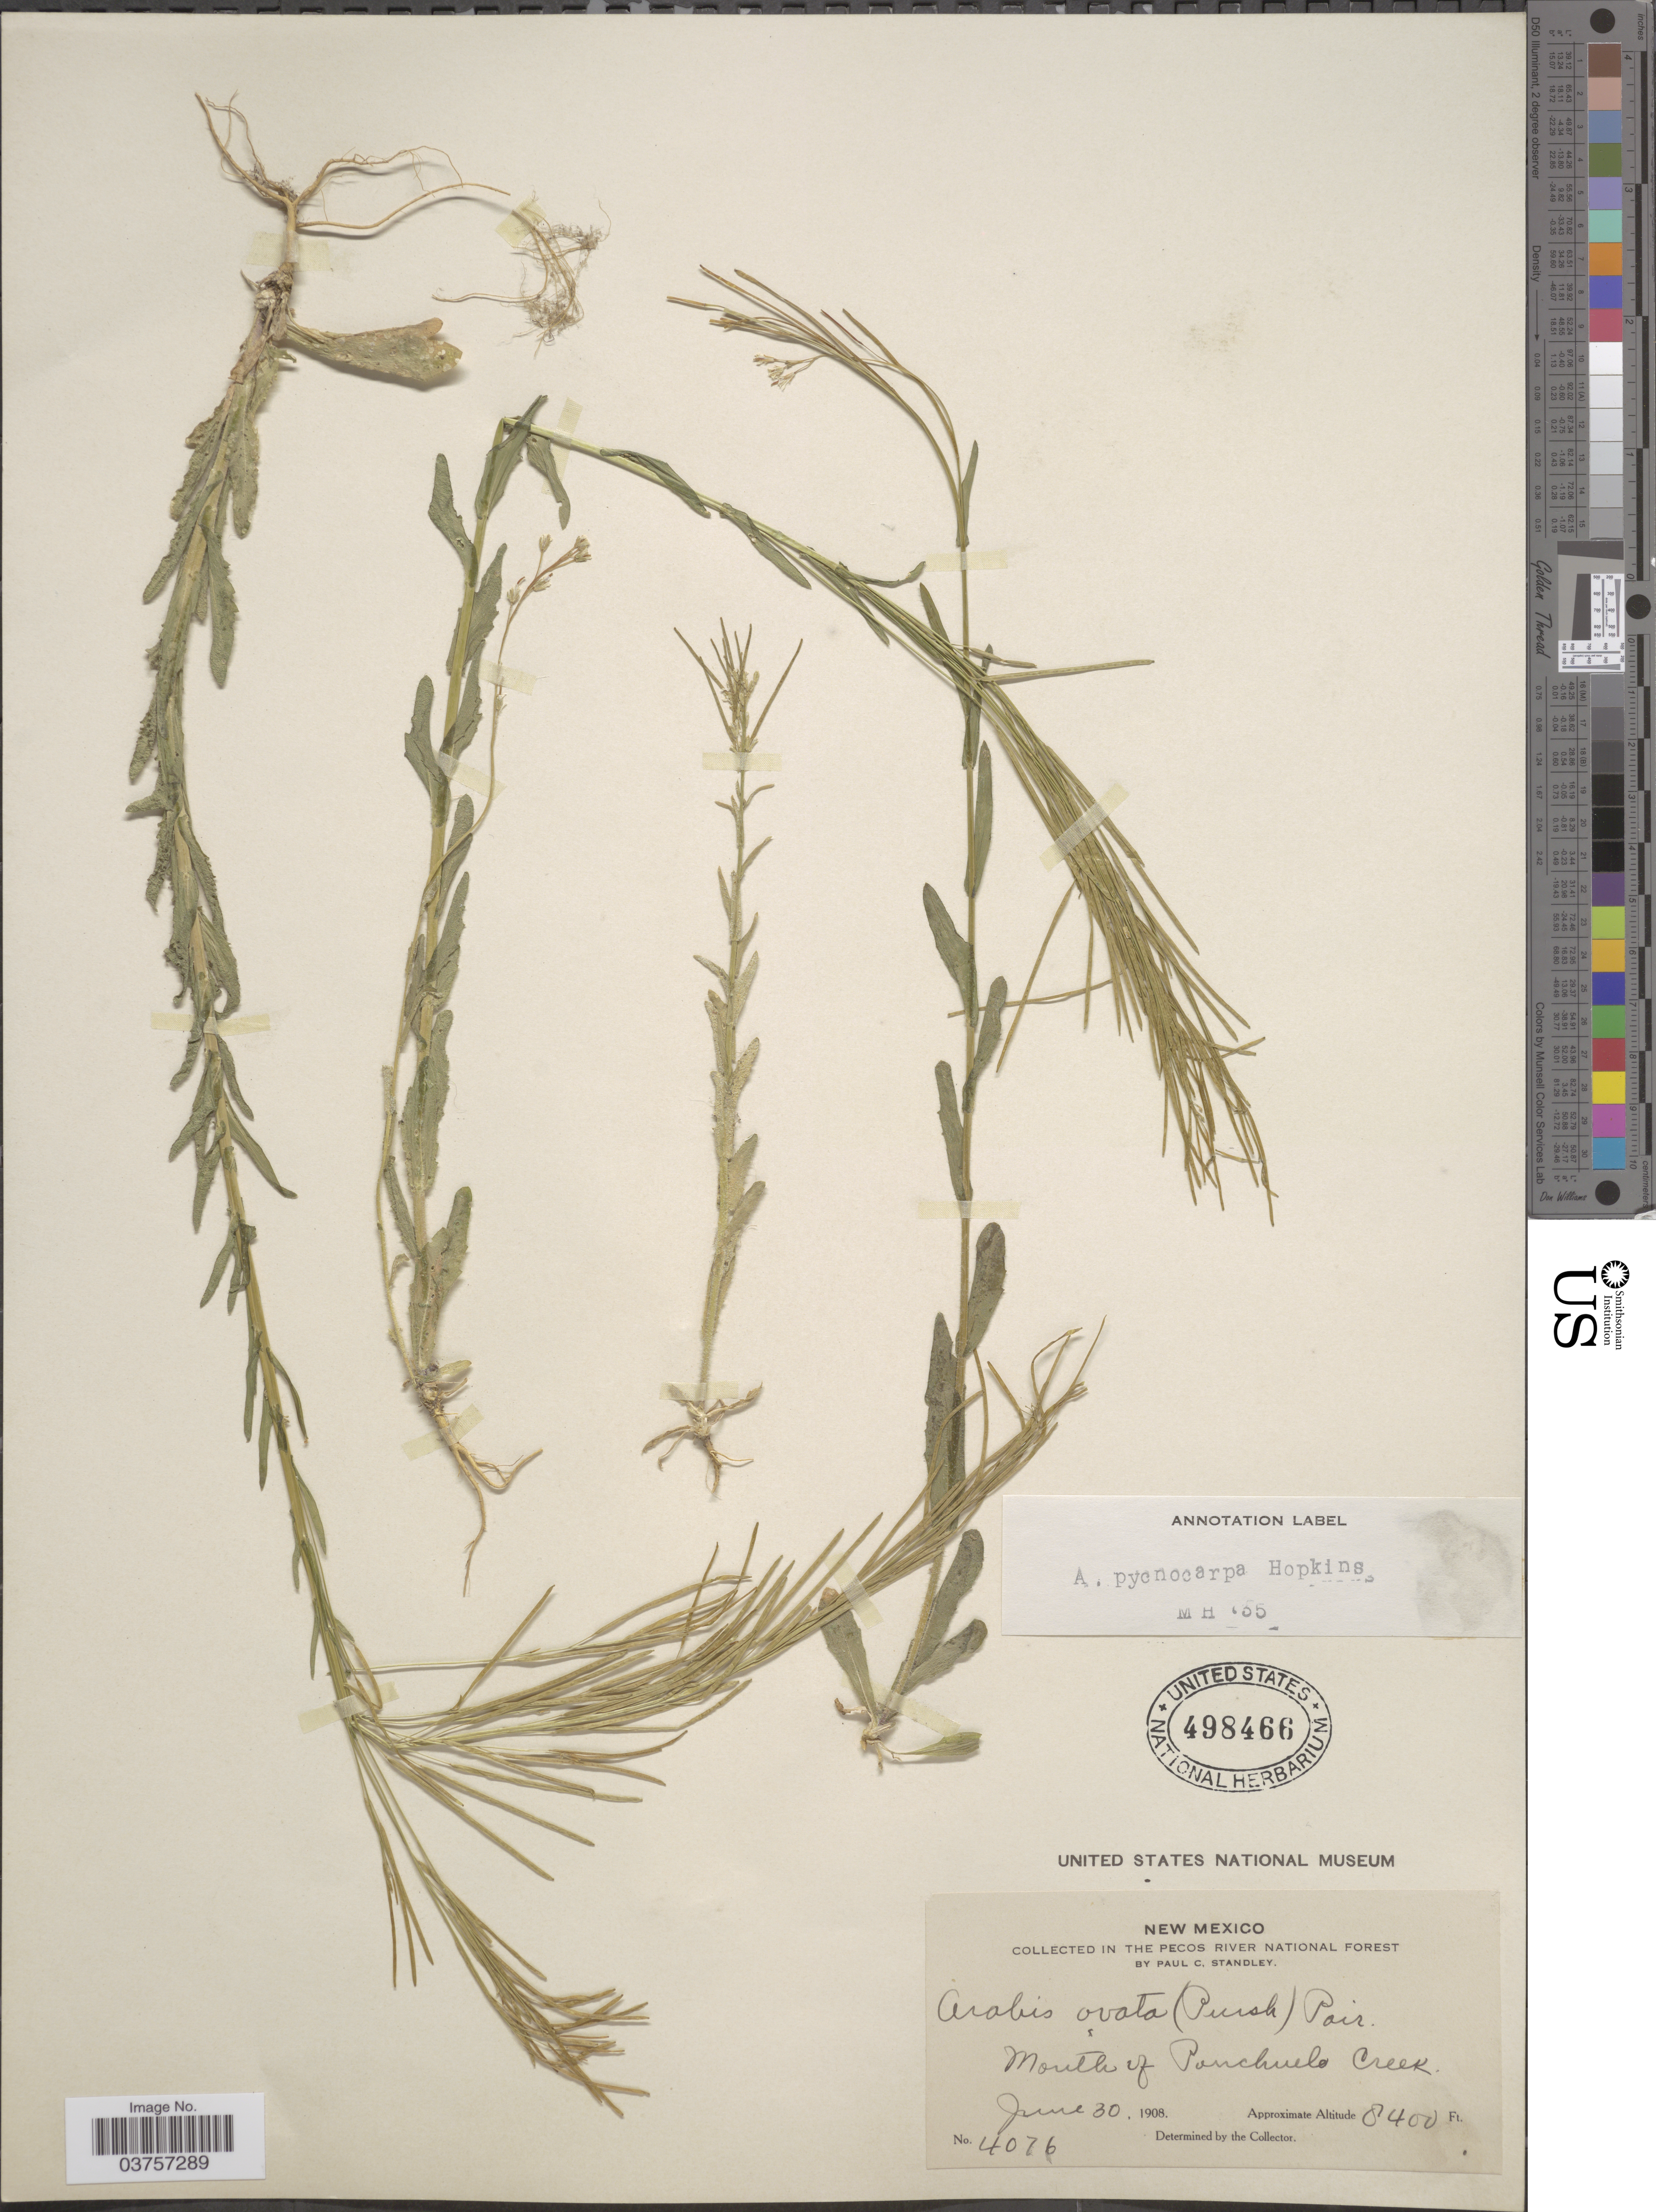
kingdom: Plantae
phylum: Tracheophyta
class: Magnoliopsida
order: Brassicales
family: Brassicaceae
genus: Arabis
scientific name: Arabis hirsuta var. pycnocarpa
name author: M. Hopkins & Rollins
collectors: P. C. Standley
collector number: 4076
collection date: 1908-06-30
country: United States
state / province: New Mexico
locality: The Pecos River National Forest; Mouth of Ponchuele Creek.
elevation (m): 2560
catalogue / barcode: US 498466